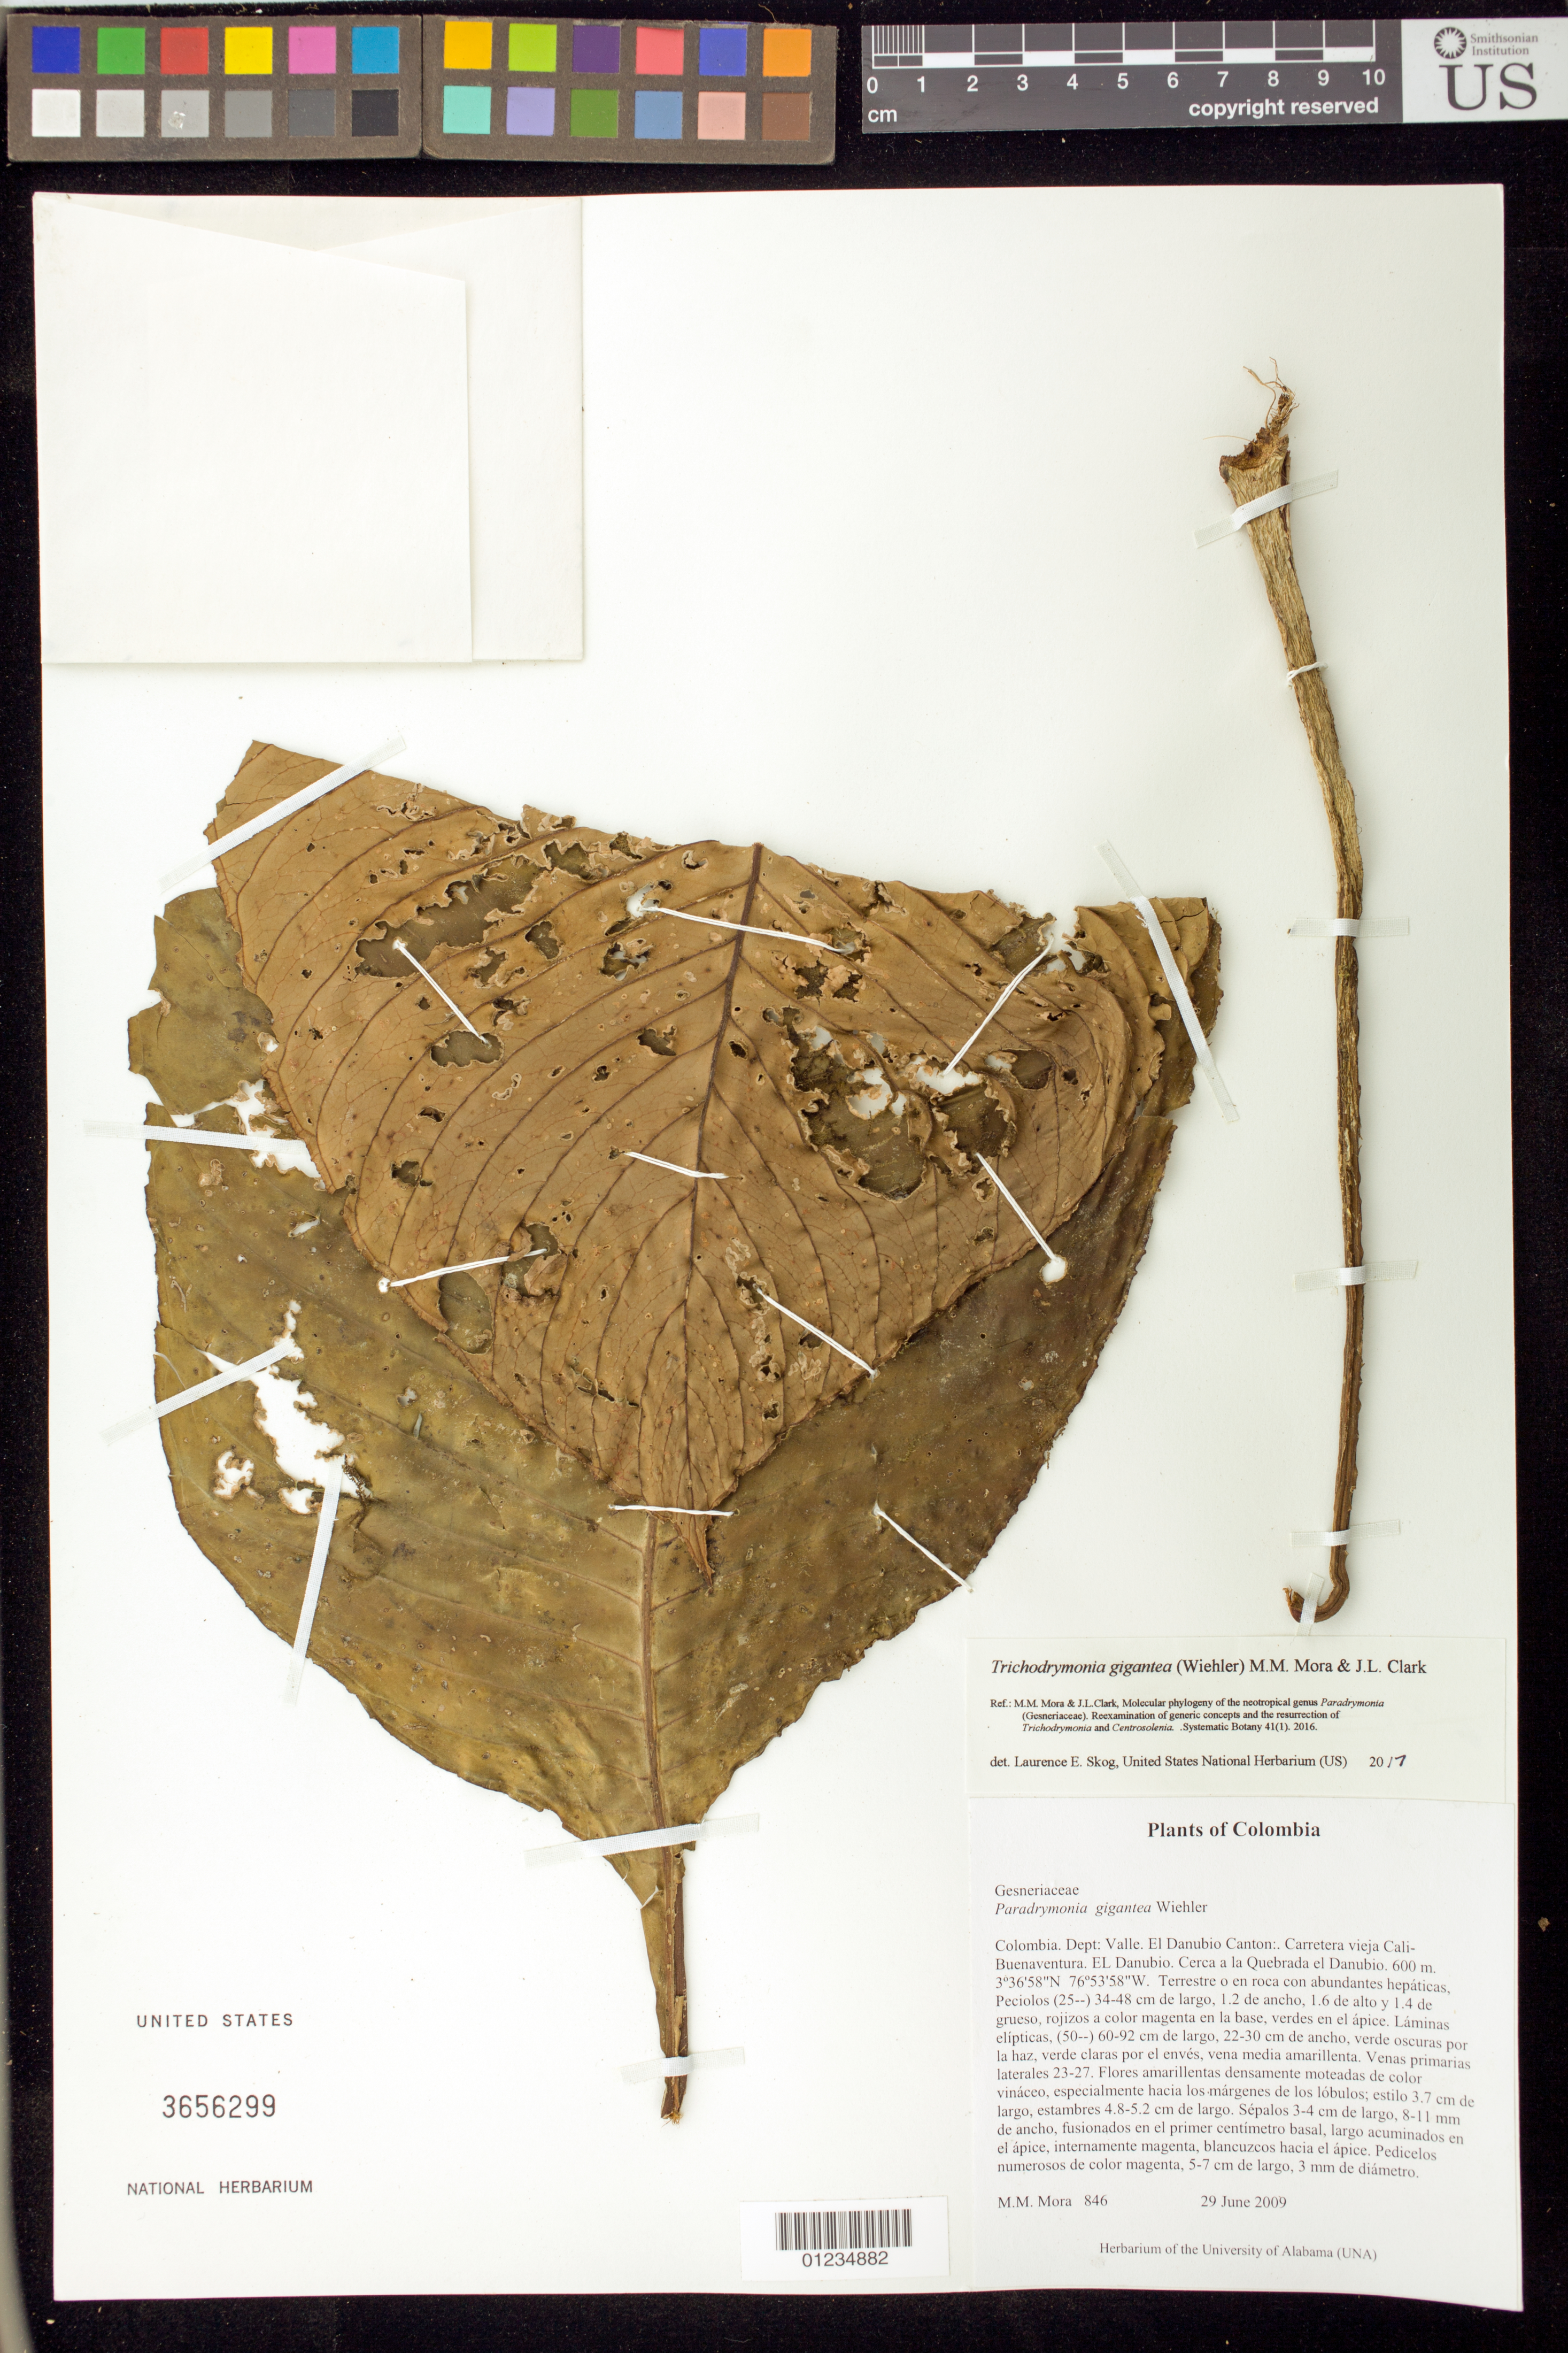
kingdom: Plantae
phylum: Tracheophyta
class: Magnoliopsida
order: Lamiales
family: Gesneriaceae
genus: Paradrymonia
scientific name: Paradrymonia gigantea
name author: Wiehler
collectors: M. M. Mora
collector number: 846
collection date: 2009-06-29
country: Colombia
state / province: Valle del Cauca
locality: El Danubio Canton. Carretera vieja Cali-Buenaventura. El Danubio. Cerca a la Quebrada el Danubio.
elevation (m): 600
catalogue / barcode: US 3656299